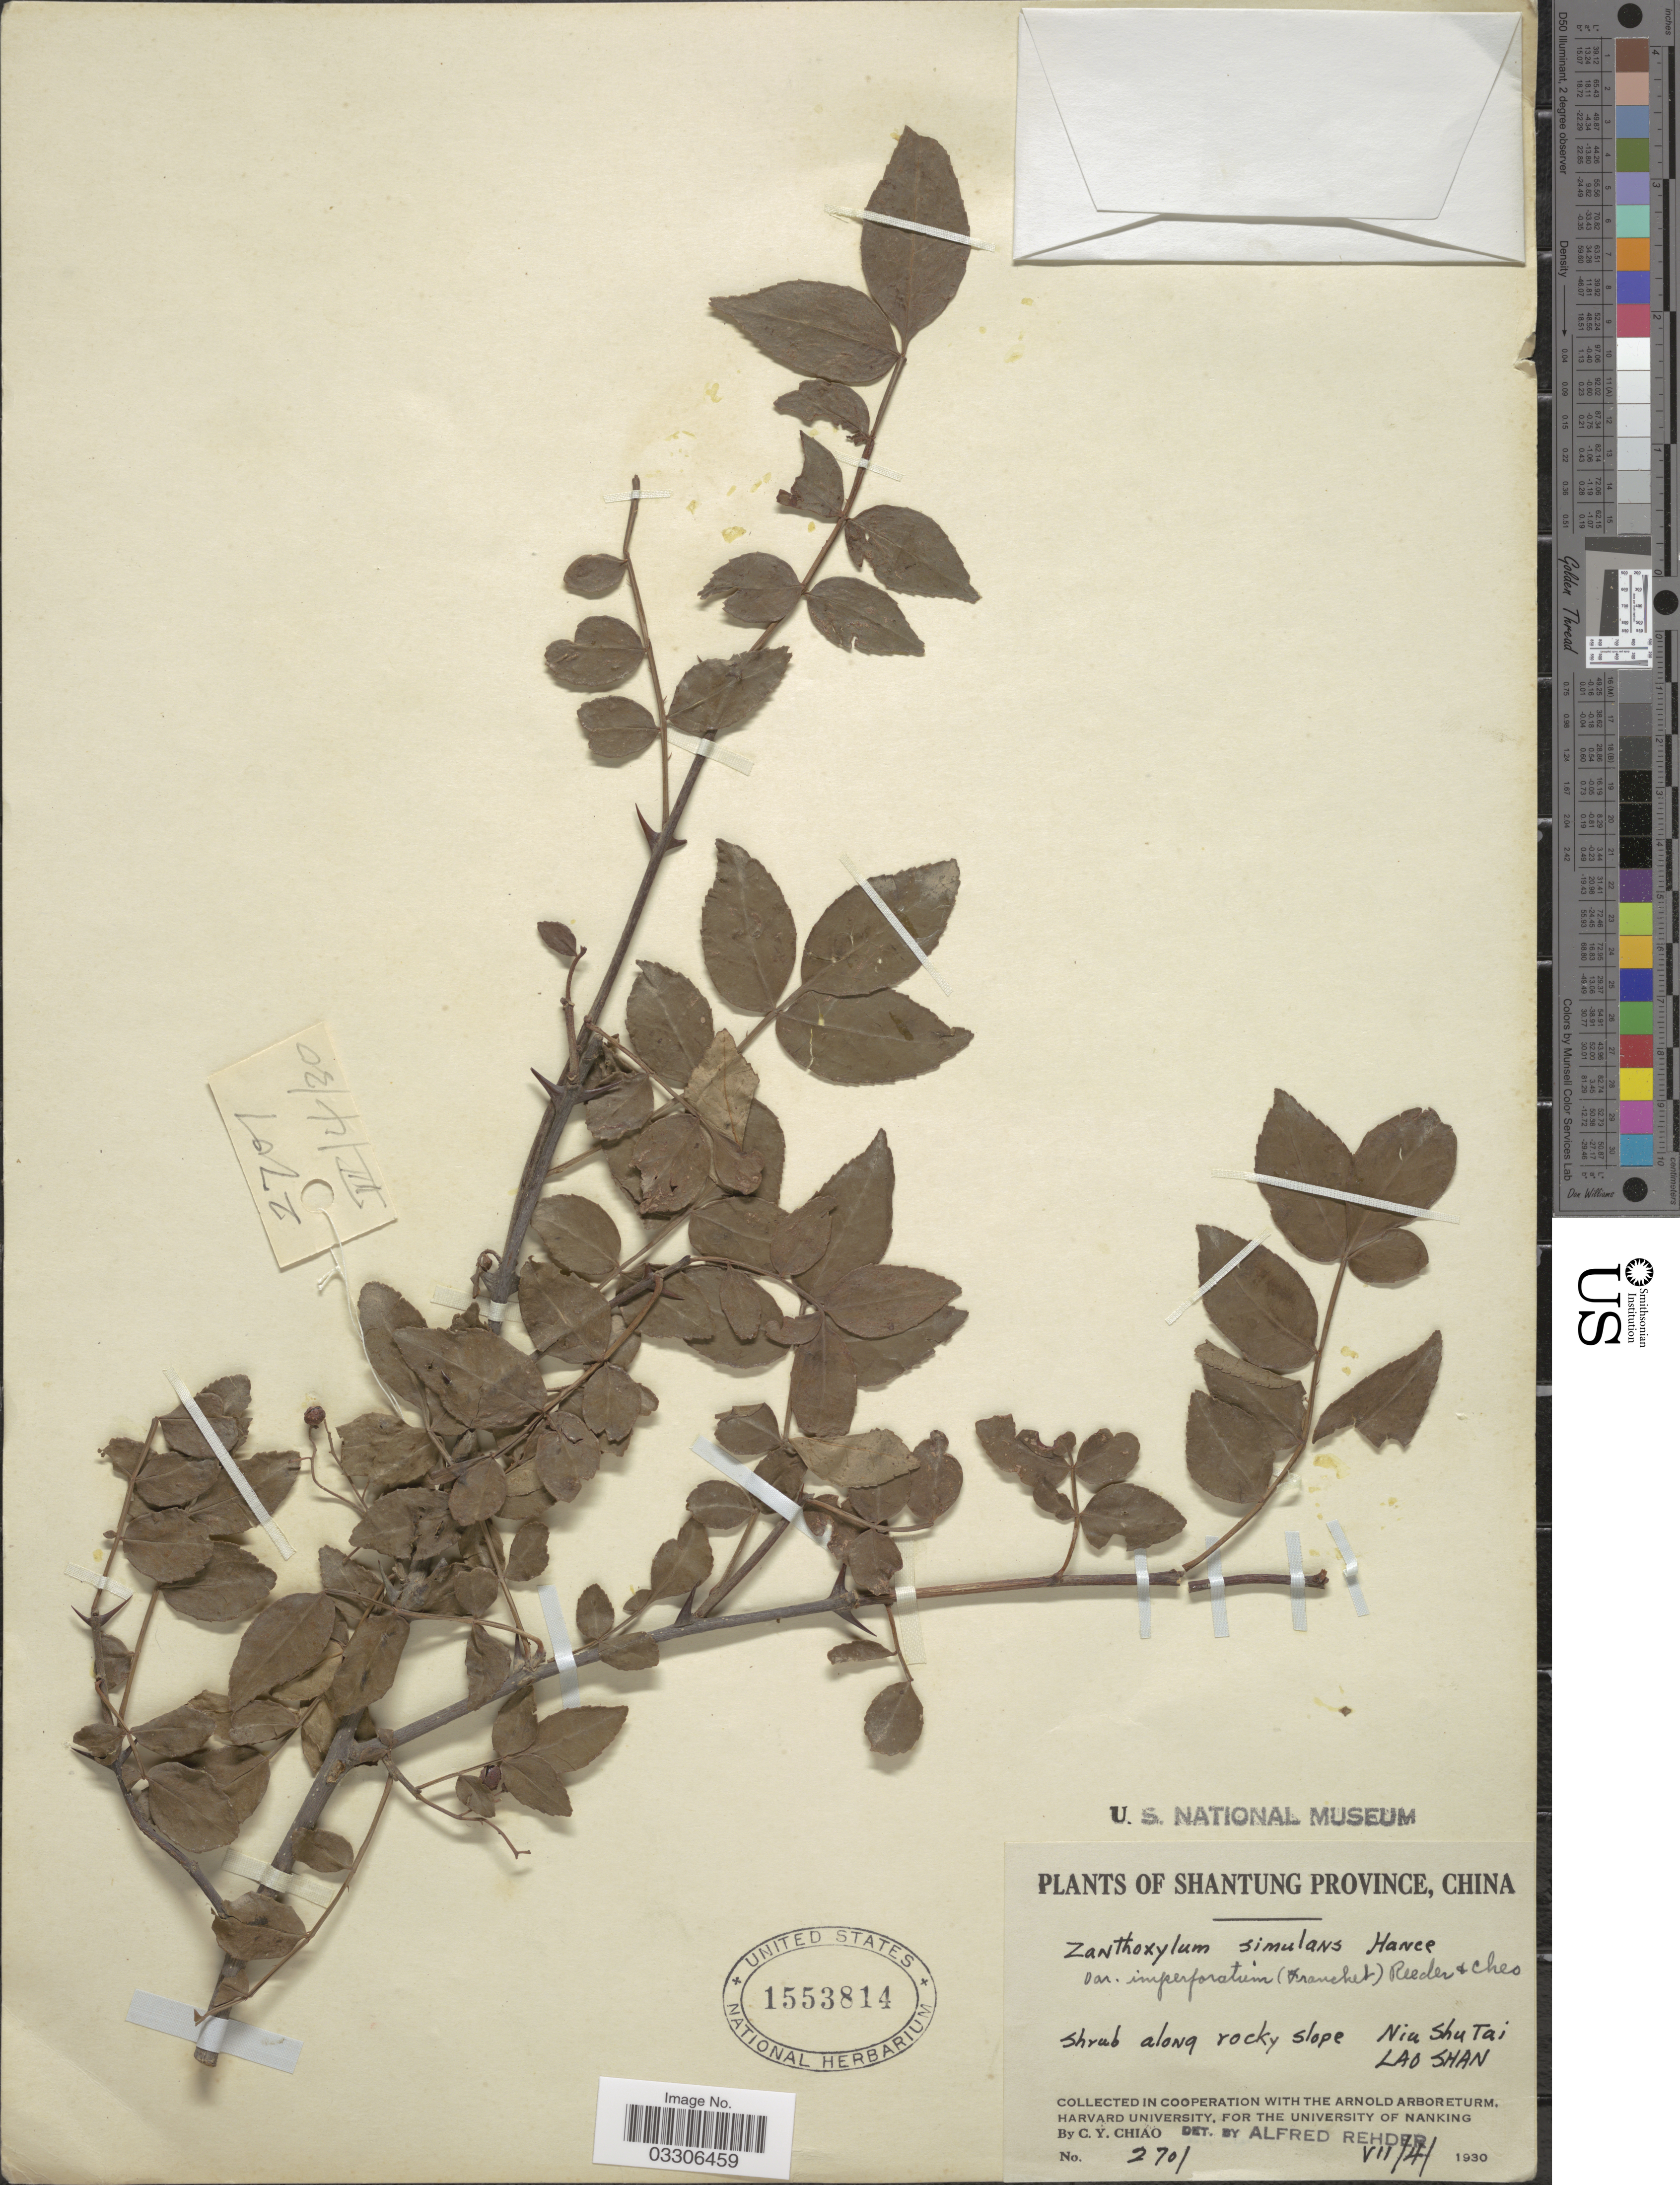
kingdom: Plantae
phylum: Tracheophyta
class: Magnoliopsida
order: Sapindales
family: Rutaceae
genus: Zanthoxylum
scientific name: Zanthoxylum simulans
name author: Hance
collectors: C. Y. Chiao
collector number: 2701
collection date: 1930-07-04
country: China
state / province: Shandong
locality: Shantung Province. Niu Shu Tai. Lao Shan.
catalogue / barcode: US 1553814